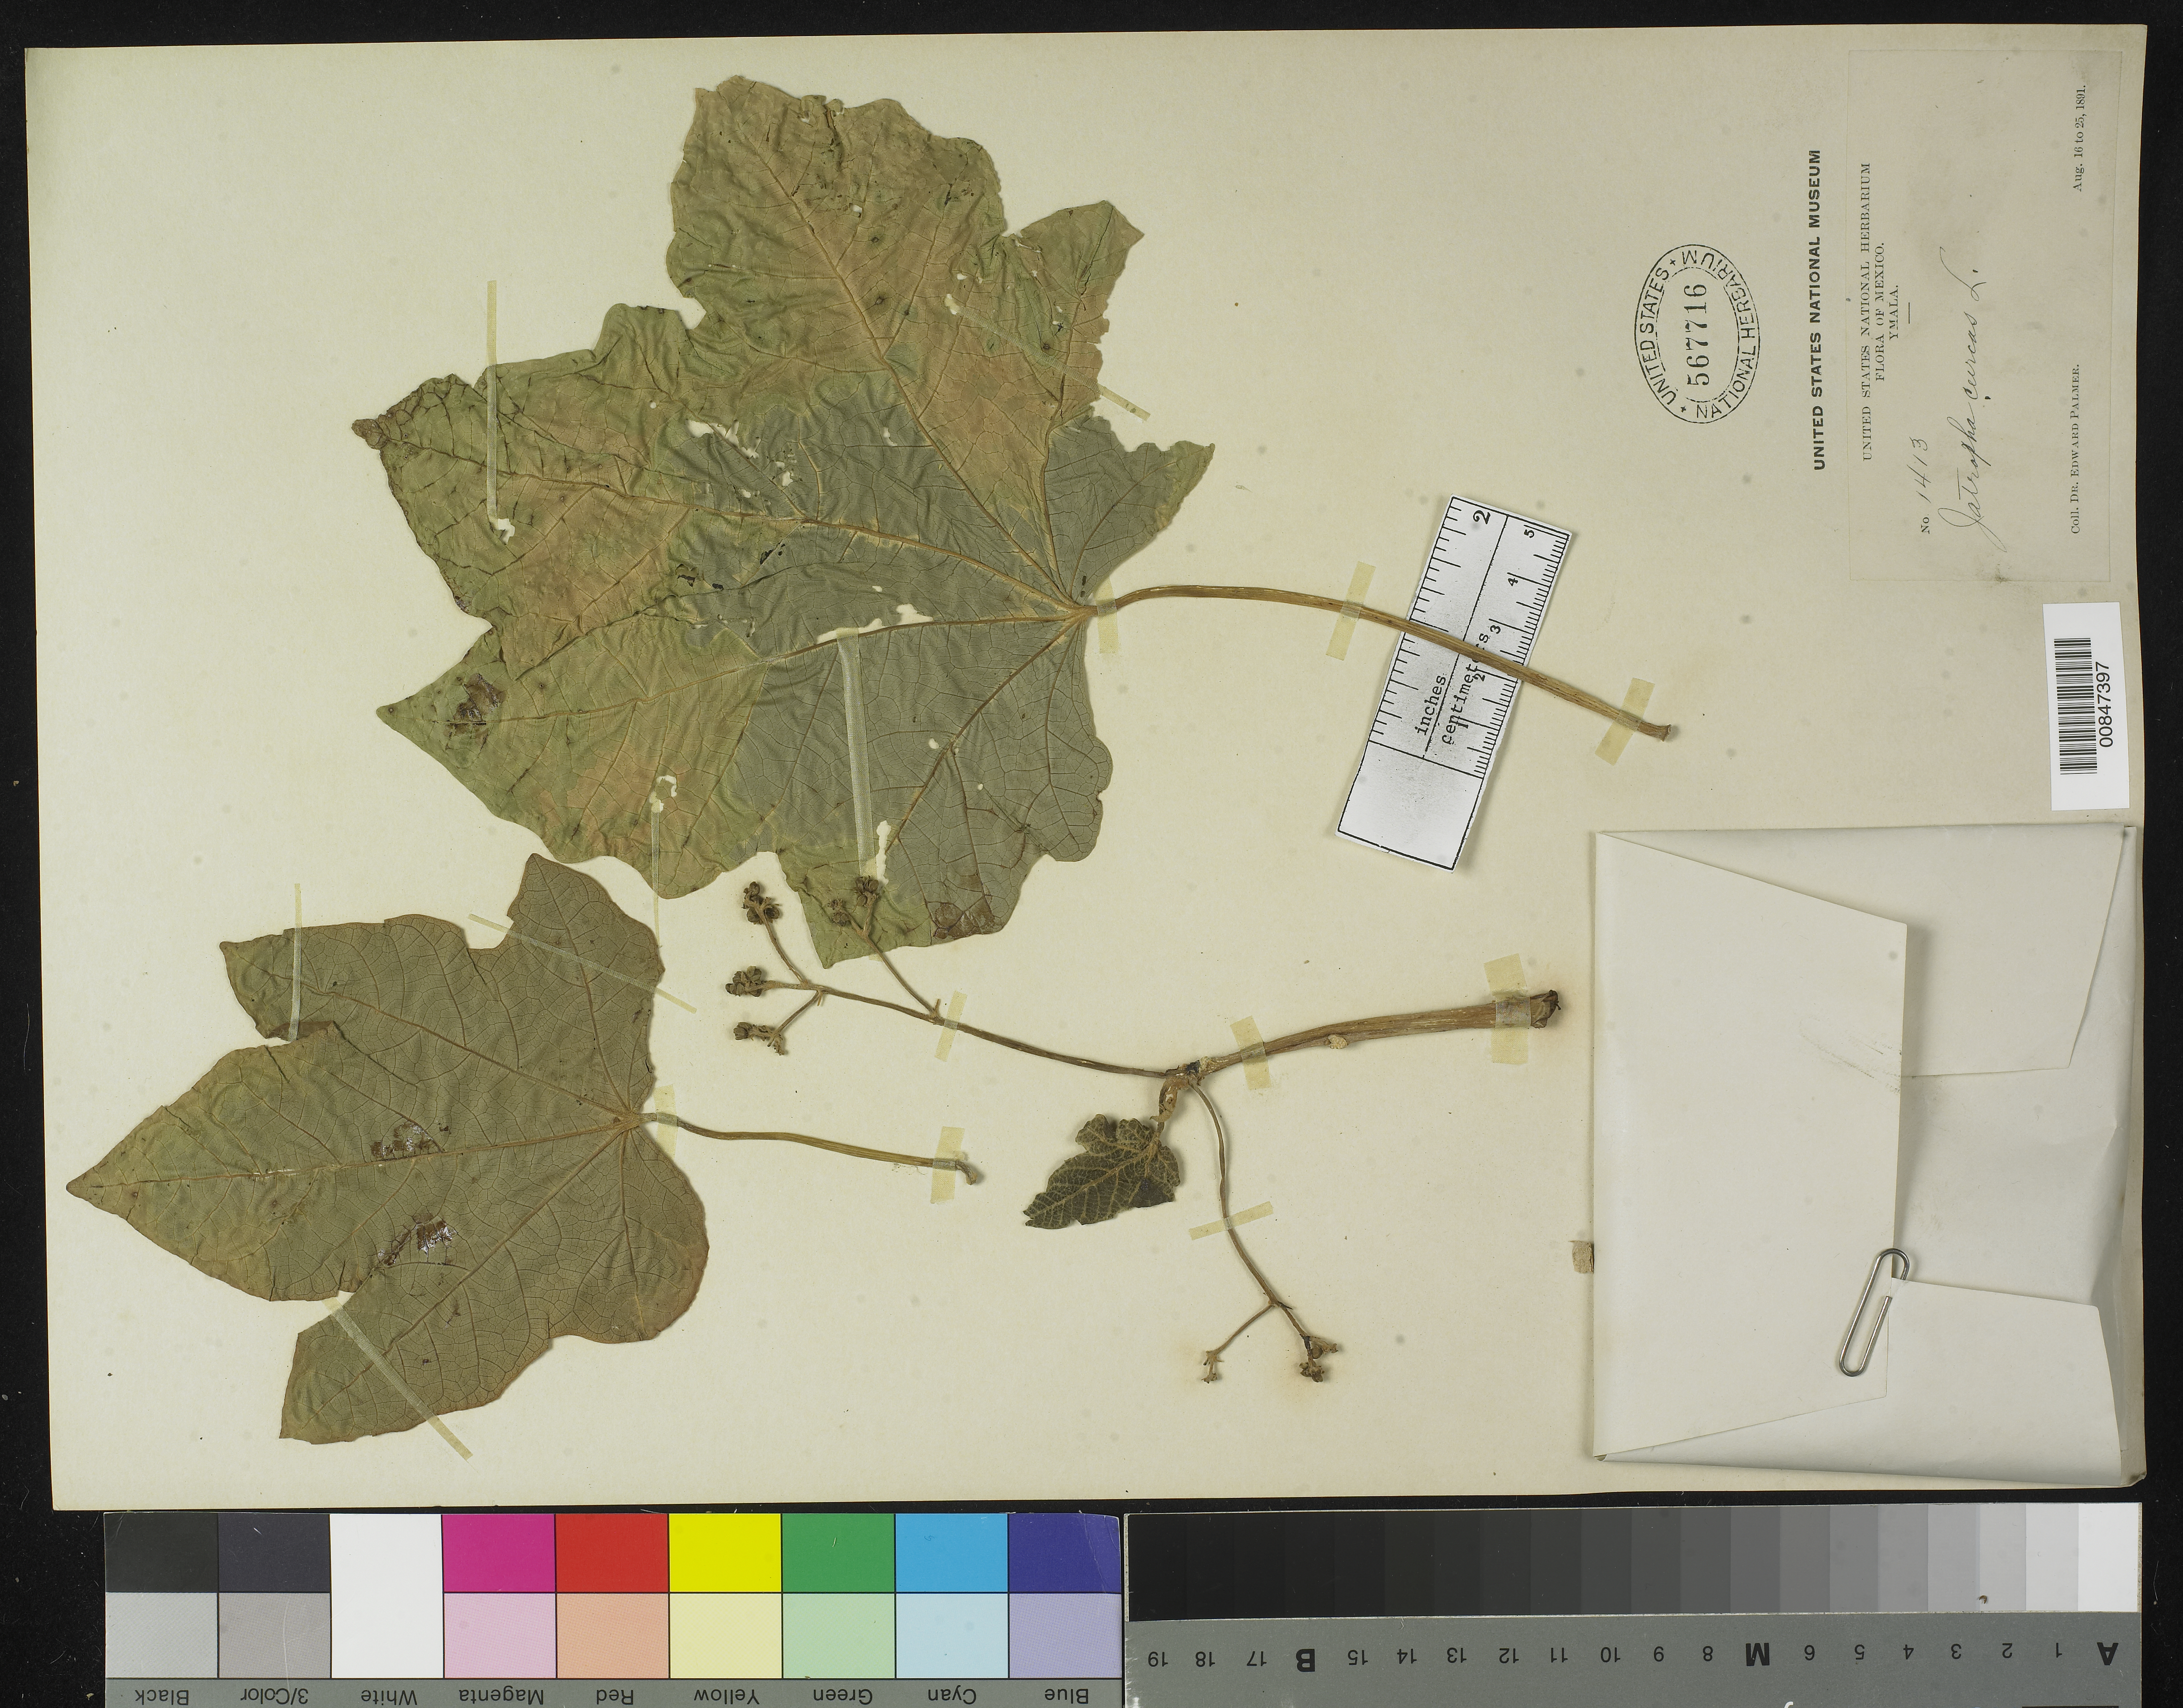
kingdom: Plantae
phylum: Tracheophyta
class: Magnoliopsida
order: Malpighiales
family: Euphorbiaceae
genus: Jatropha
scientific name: Jatropha curcas var. rufa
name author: McVaugh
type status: Isotype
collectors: E. Palmer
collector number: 1413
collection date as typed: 16 Aug 1891 to 25 Aug 1891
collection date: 1891-08-16/1891-08-25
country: Mexico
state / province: Sinaloa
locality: Ymala, Sinaloa.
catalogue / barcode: US 567716